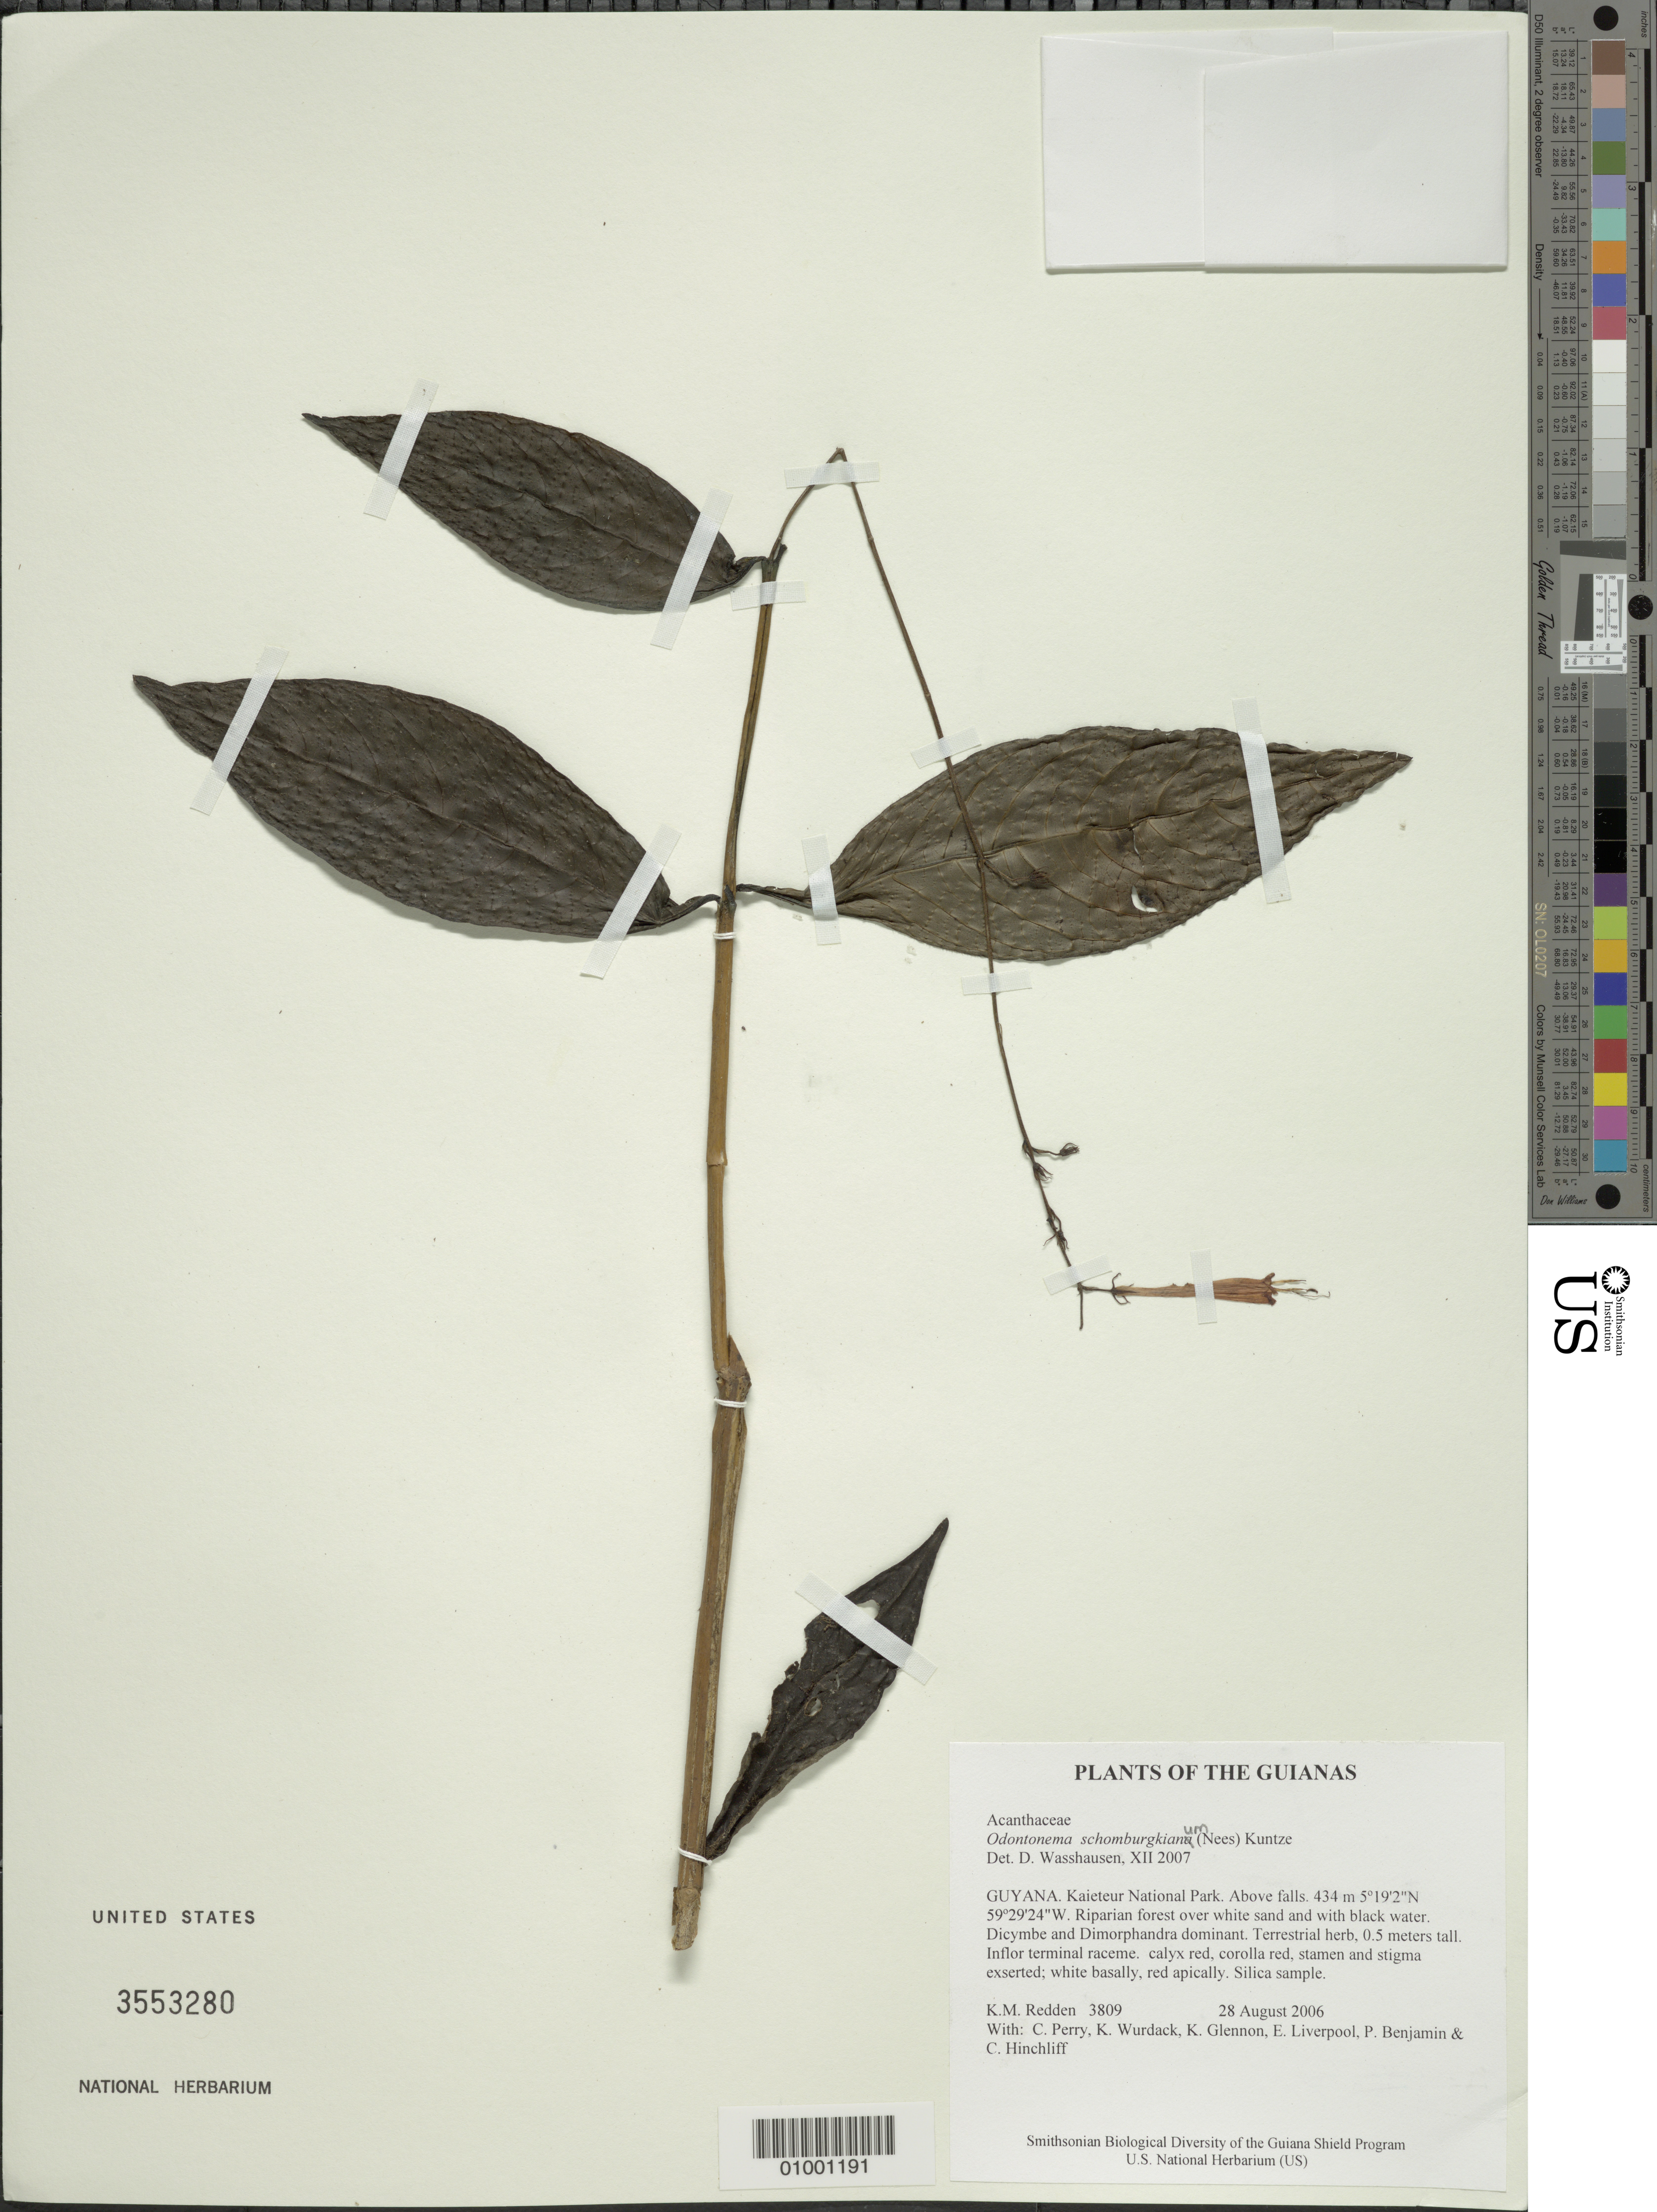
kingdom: Plantae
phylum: Tracheophyta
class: Magnoliopsida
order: Lamiales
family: Acanthaceae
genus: Odontonema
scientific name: Odontonema schomburgkianum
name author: (Nees) Kuntze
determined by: Wasshausen, Dieter C., (BOT), Smithsonian Institution - National Museum of Natural History (UNITED STATES)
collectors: K. M. Redden, C. Perry, K. Wurdack, K. Glennon, E. Liverpool, P. Benjamin & C. E. Hinchliff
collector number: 3809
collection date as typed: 28 August 2006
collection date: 2006-08-28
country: Guyana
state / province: Potaro-Siparuni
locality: Kaieteur National Park. Above falls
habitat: Riparian forest over white sand and with black water. Dicymbe and Dimorphandra dominant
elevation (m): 434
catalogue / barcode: US 3553280